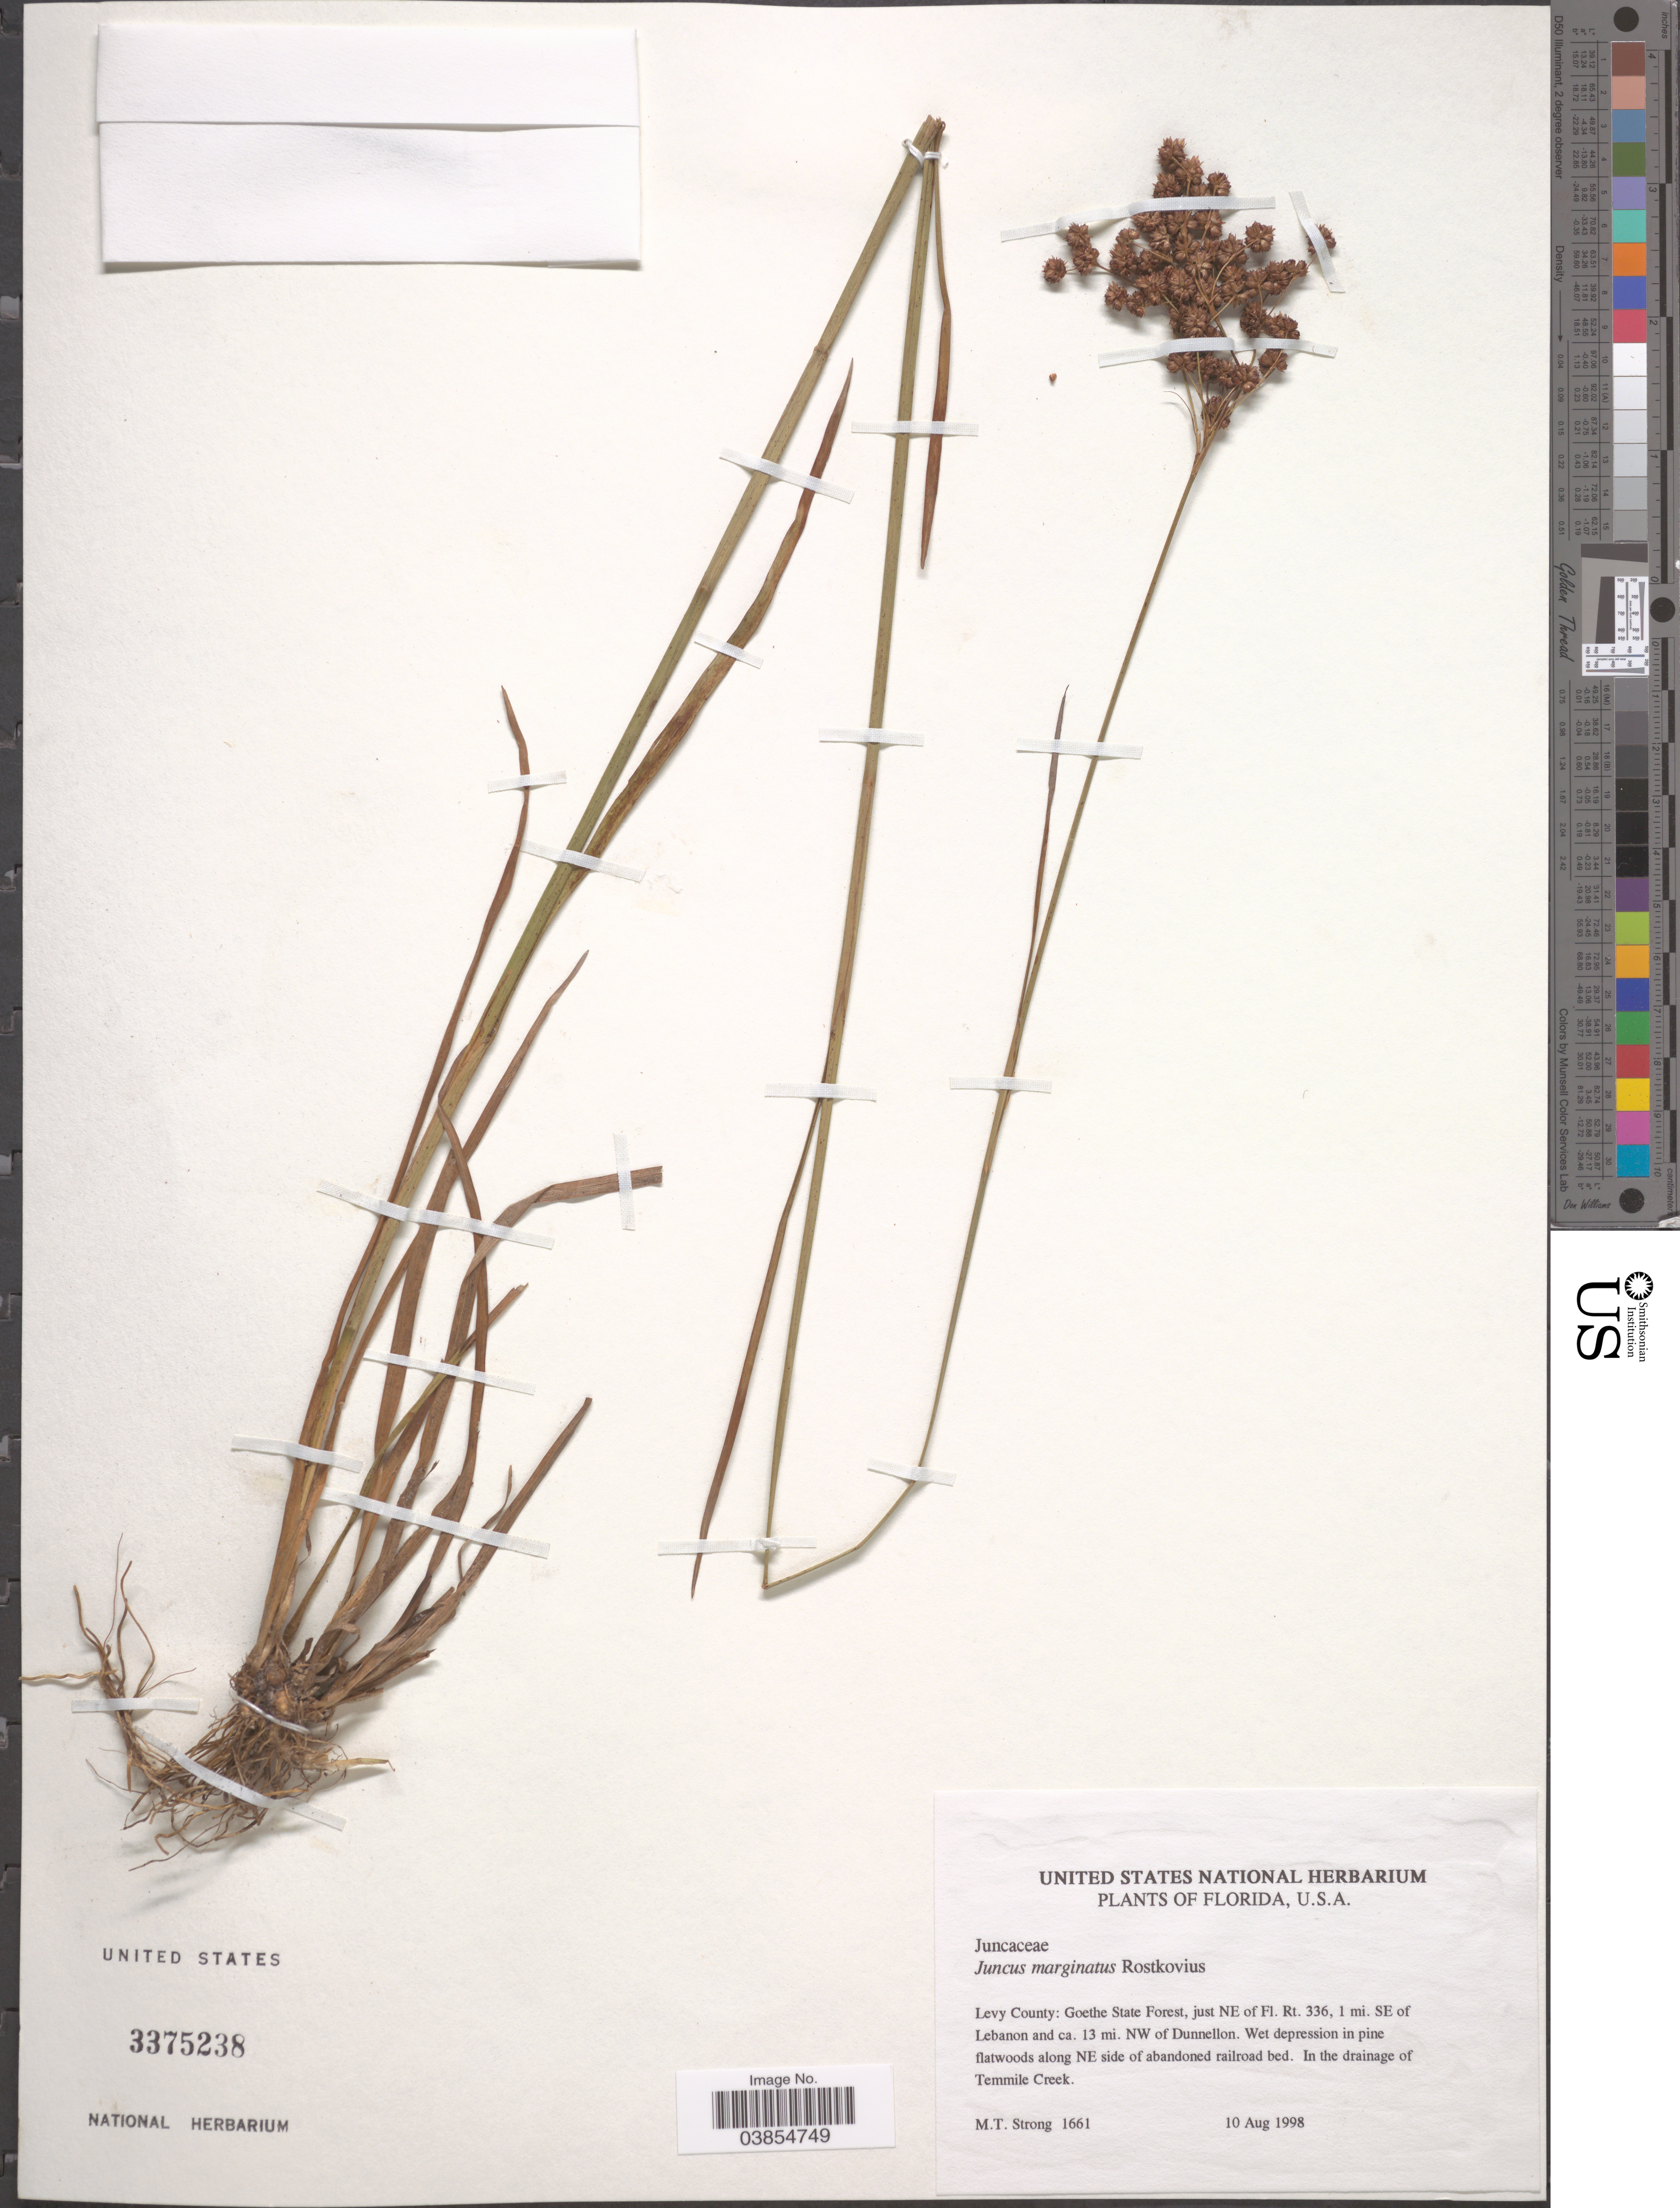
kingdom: Plantae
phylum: Tracheophyta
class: Liliopsida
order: Poales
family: Juncaceae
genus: Juncus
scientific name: Juncus marginatus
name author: Rostk.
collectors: M. T. Strong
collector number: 1661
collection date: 1998-08-10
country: United States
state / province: Florida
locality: Levy County: Goethe State Forest, just NE of Fl. Rt. 336, 1 mi. SE of Lebanon and ca. 13 mi. NW of Dunnellon. Wet depression in pine flatwoods along NE side of abandoned railroad bed. In the drainage of Temmile Creek.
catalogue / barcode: US 3375238